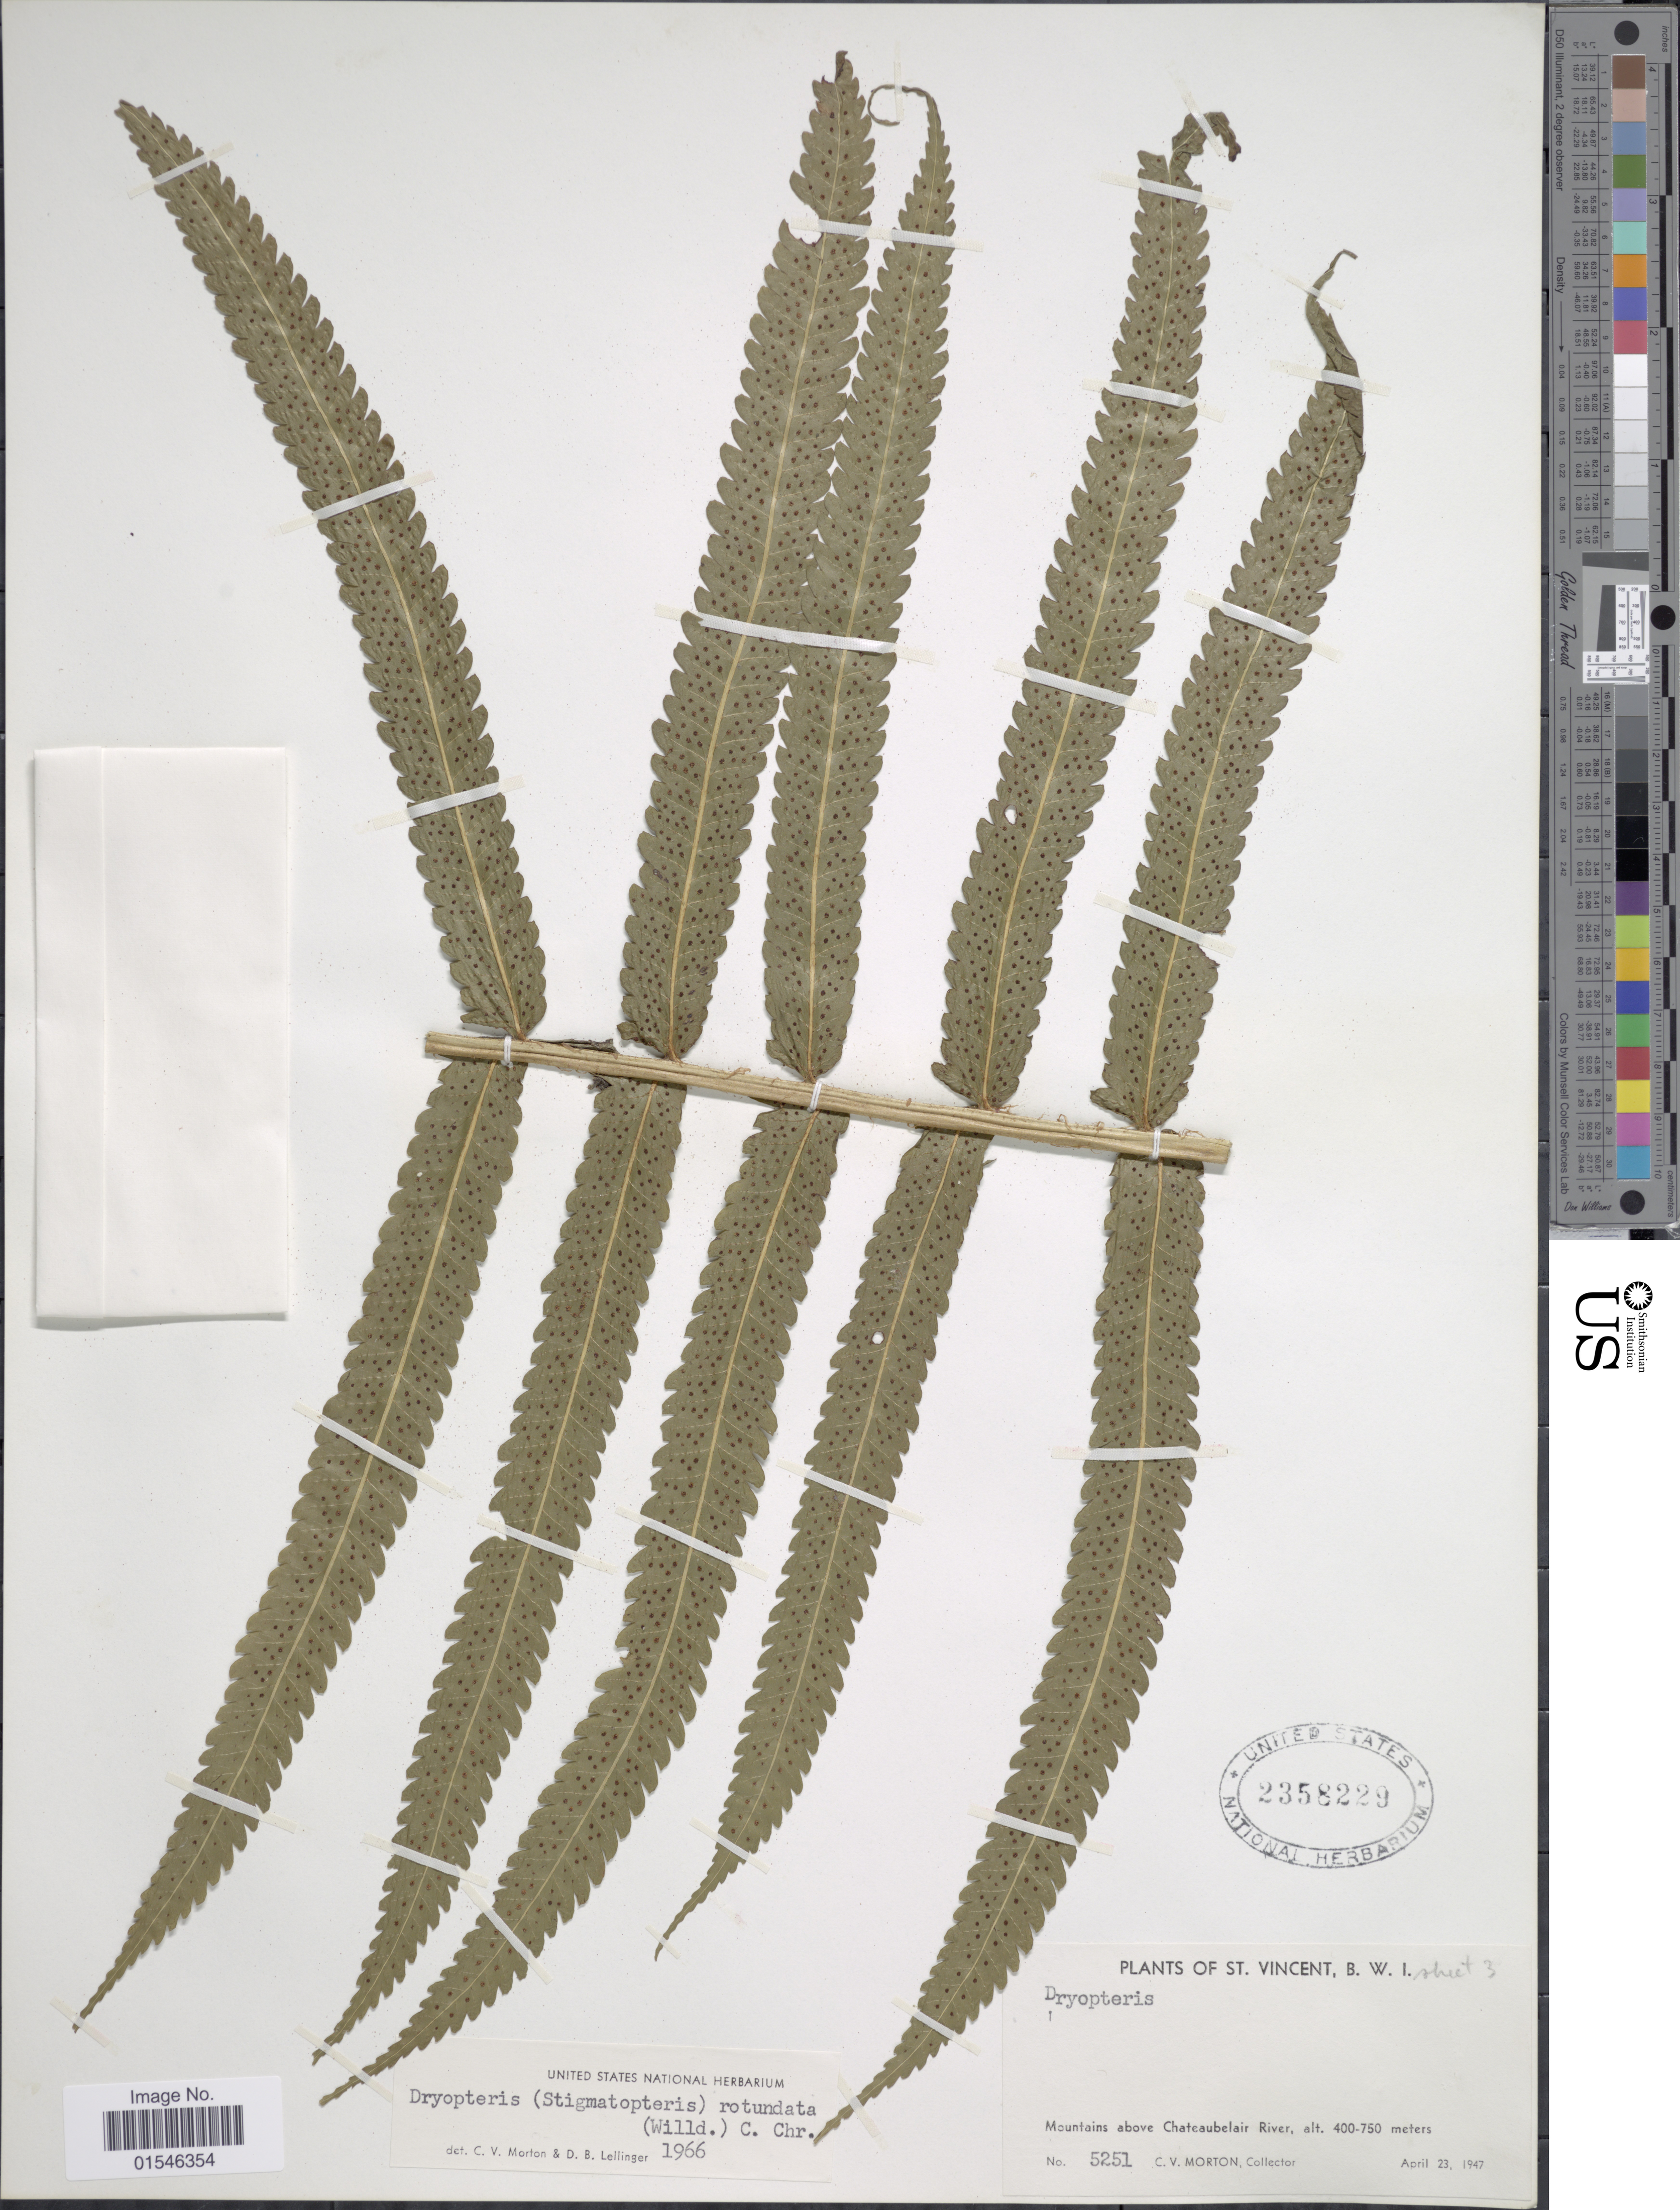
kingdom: Plantae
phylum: Tracheophyta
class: Polypodiopsida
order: Polypodiales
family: Dryopteridaceae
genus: Stigmatopteris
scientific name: Stigmatopteris rotundata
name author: (Willd.) C. Chr.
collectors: C. V. Morton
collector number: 5251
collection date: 1947-04-23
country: St. Vincent - Grenadines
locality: St Vincent, B.W.I., Mountains above Chateaubelair River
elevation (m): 400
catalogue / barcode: US 2358229